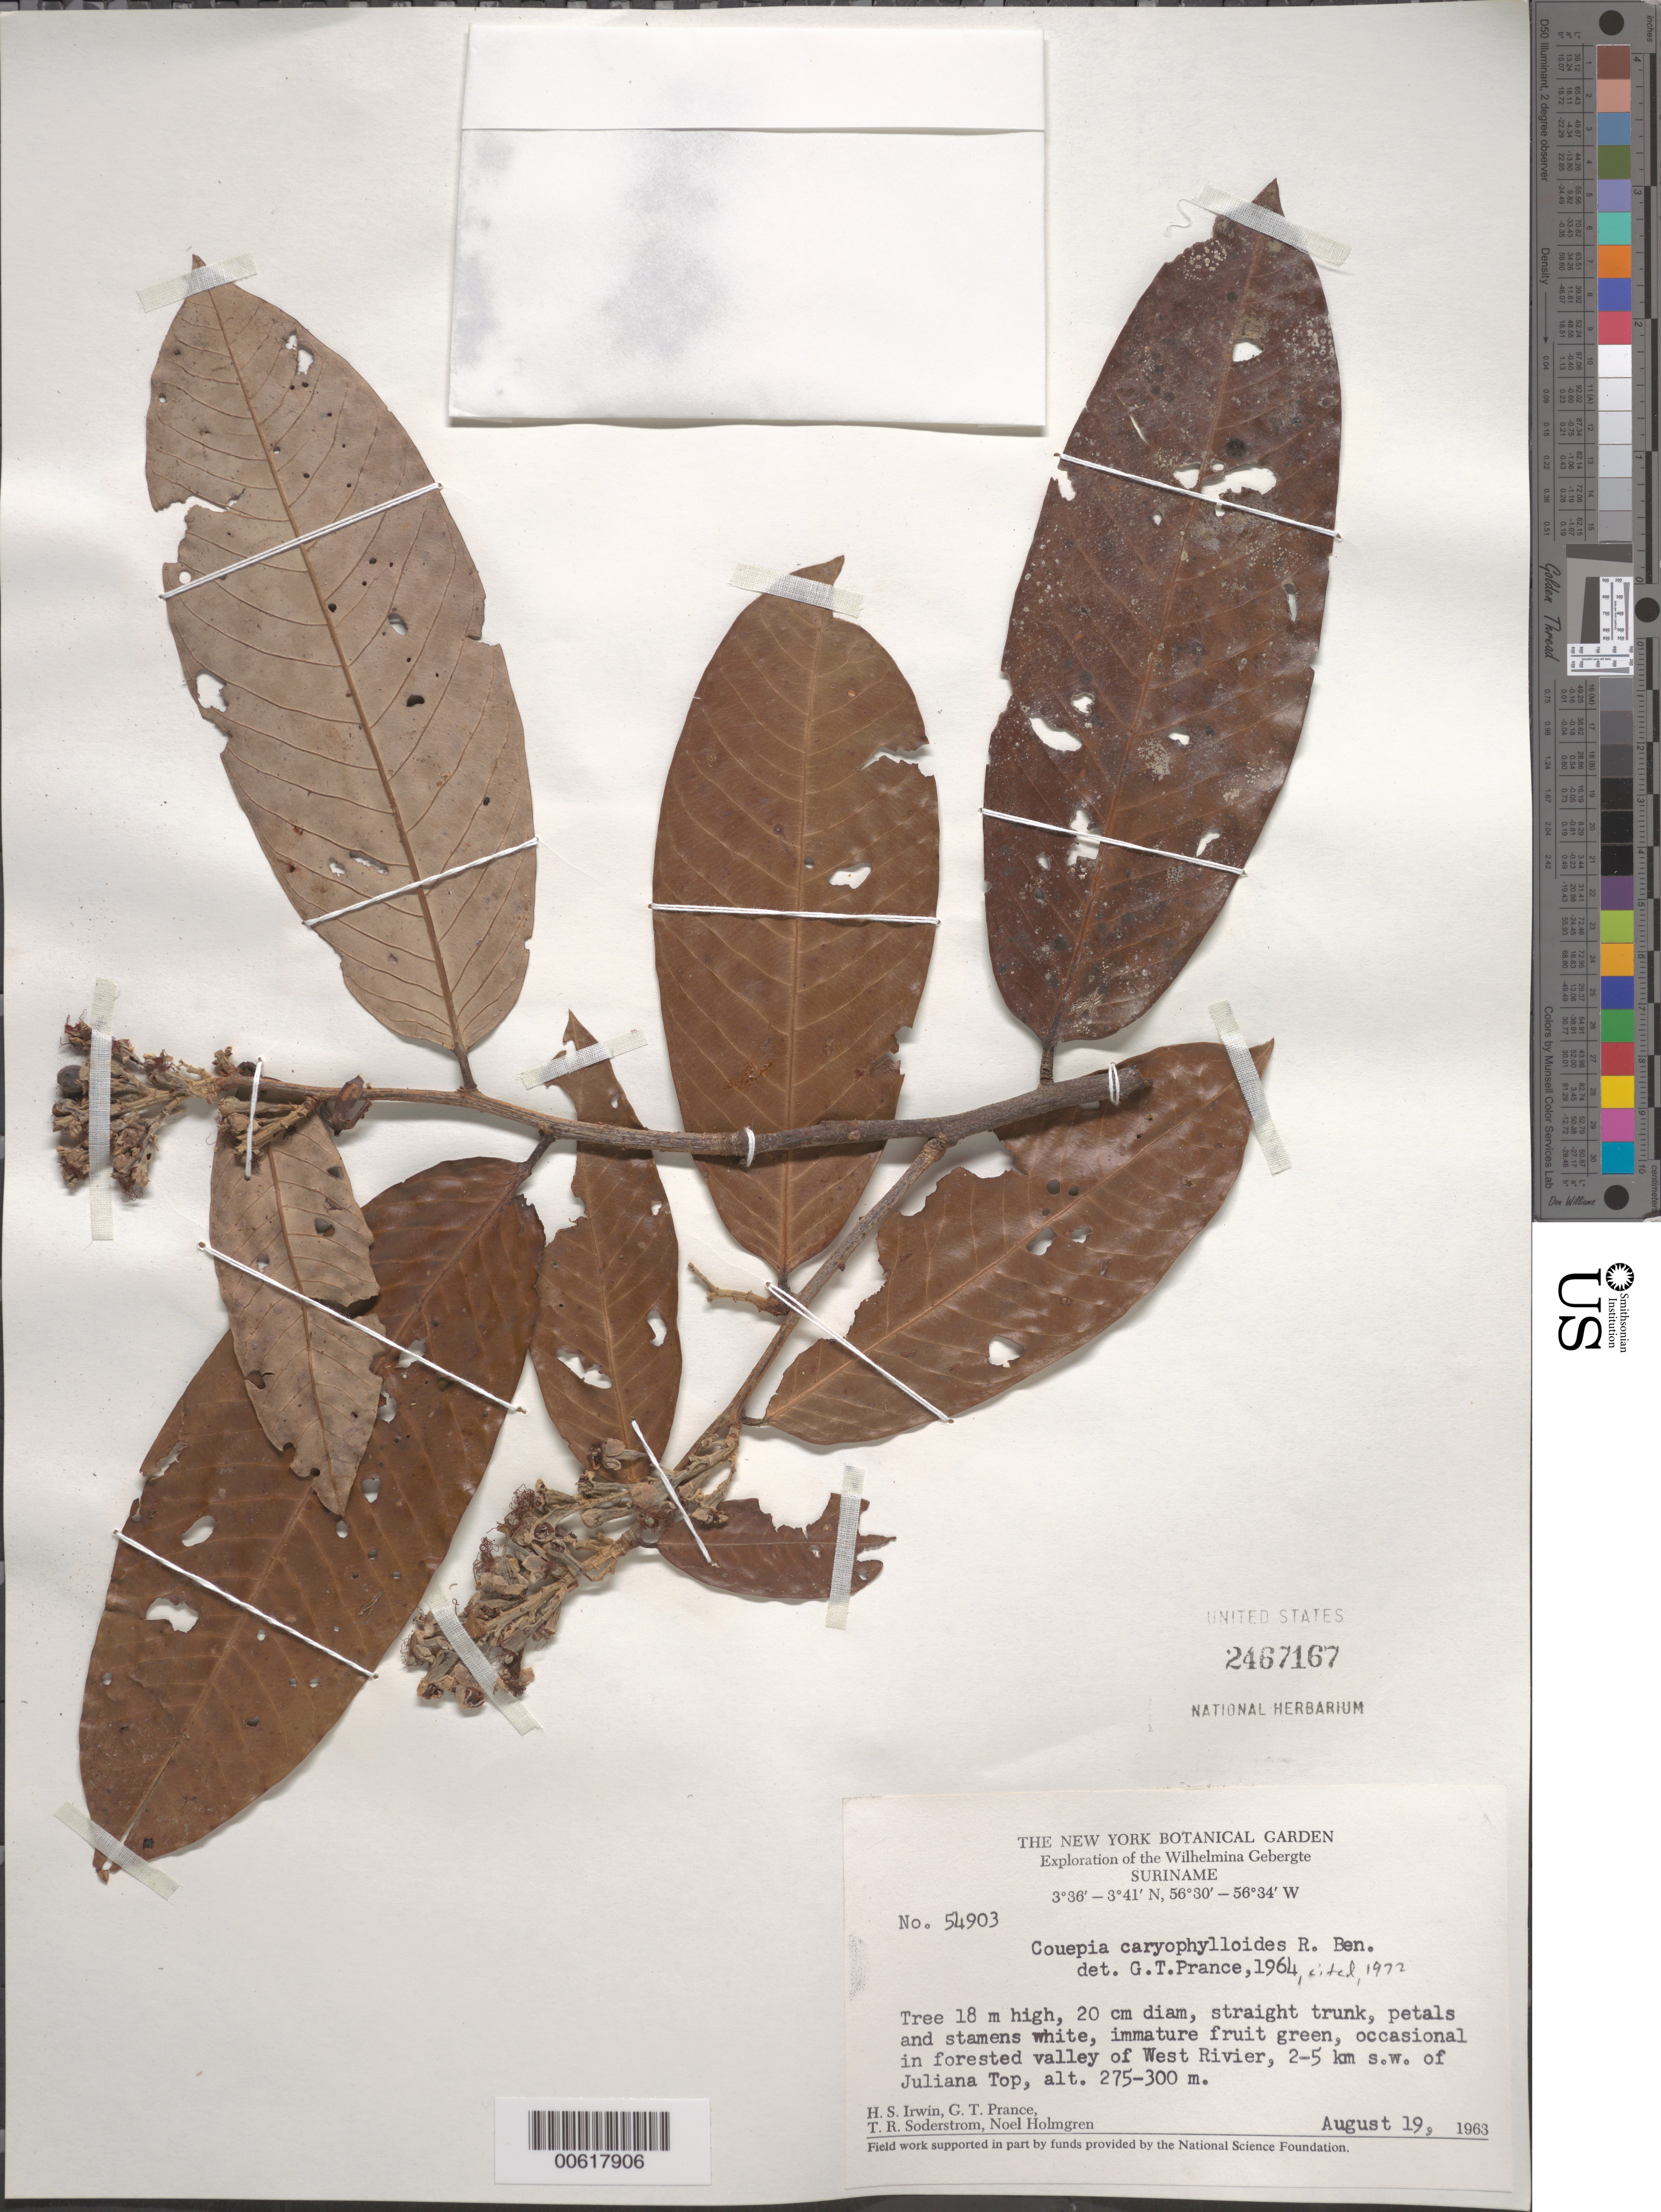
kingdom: Plantae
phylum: Tracheophyta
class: Magnoliopsida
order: Malpighiales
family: Chrysobalanaceae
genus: Couepia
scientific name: Couepia caryophylloides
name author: Benoist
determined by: Prance, G. T.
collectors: H. Irwin, G. T. Prance, T. R. Soderstrom & N. H. Holmgren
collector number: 54903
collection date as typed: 19-Aug-63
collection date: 1963-08-19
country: Suriname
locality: Juliana Top, 2-5 km SW of, in West R. valley, Wilhelmina Gebergte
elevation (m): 275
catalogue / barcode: US 2467167